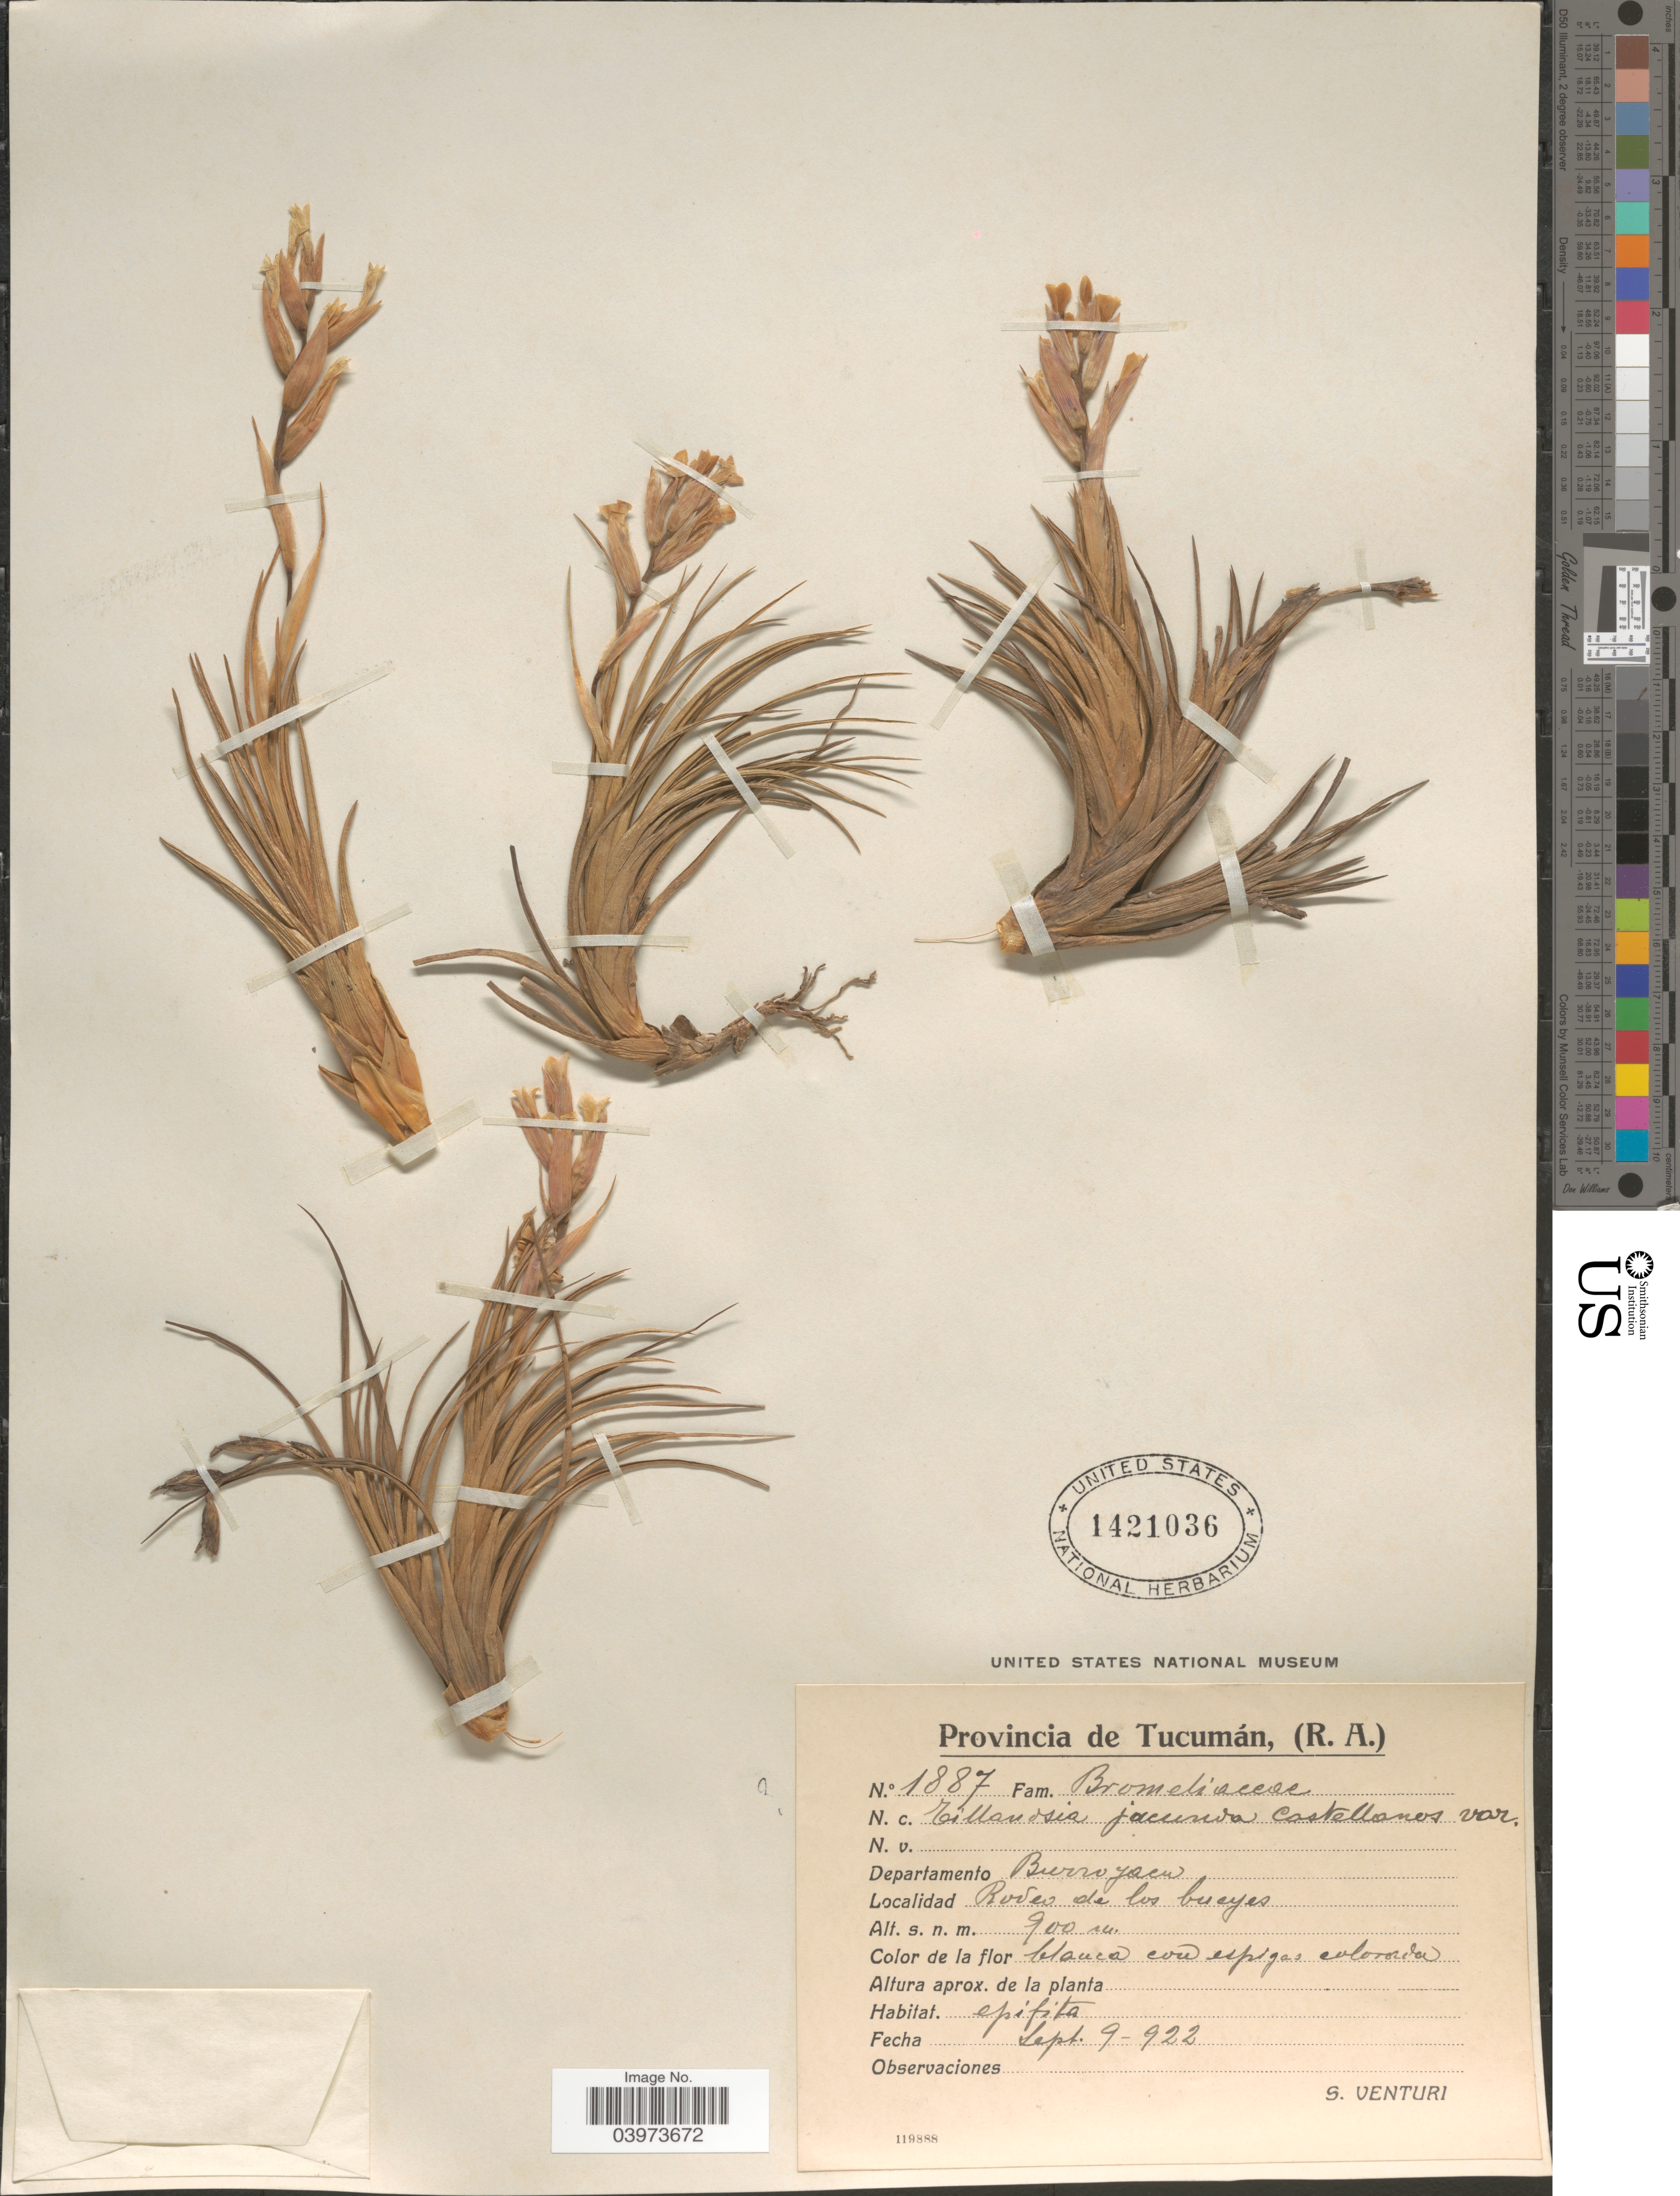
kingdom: Plantae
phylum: Tracheophyta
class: Liliopsida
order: Poales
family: Bromeliaceae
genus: Tillandsia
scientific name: Tillandsia jucunda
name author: A. Cast.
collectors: S. Venturi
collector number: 1887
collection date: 1922-09-09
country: Argentina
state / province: Tucuman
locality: Departamento Burroyacu. Rodeo de los bueyes.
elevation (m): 900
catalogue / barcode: US 1421036